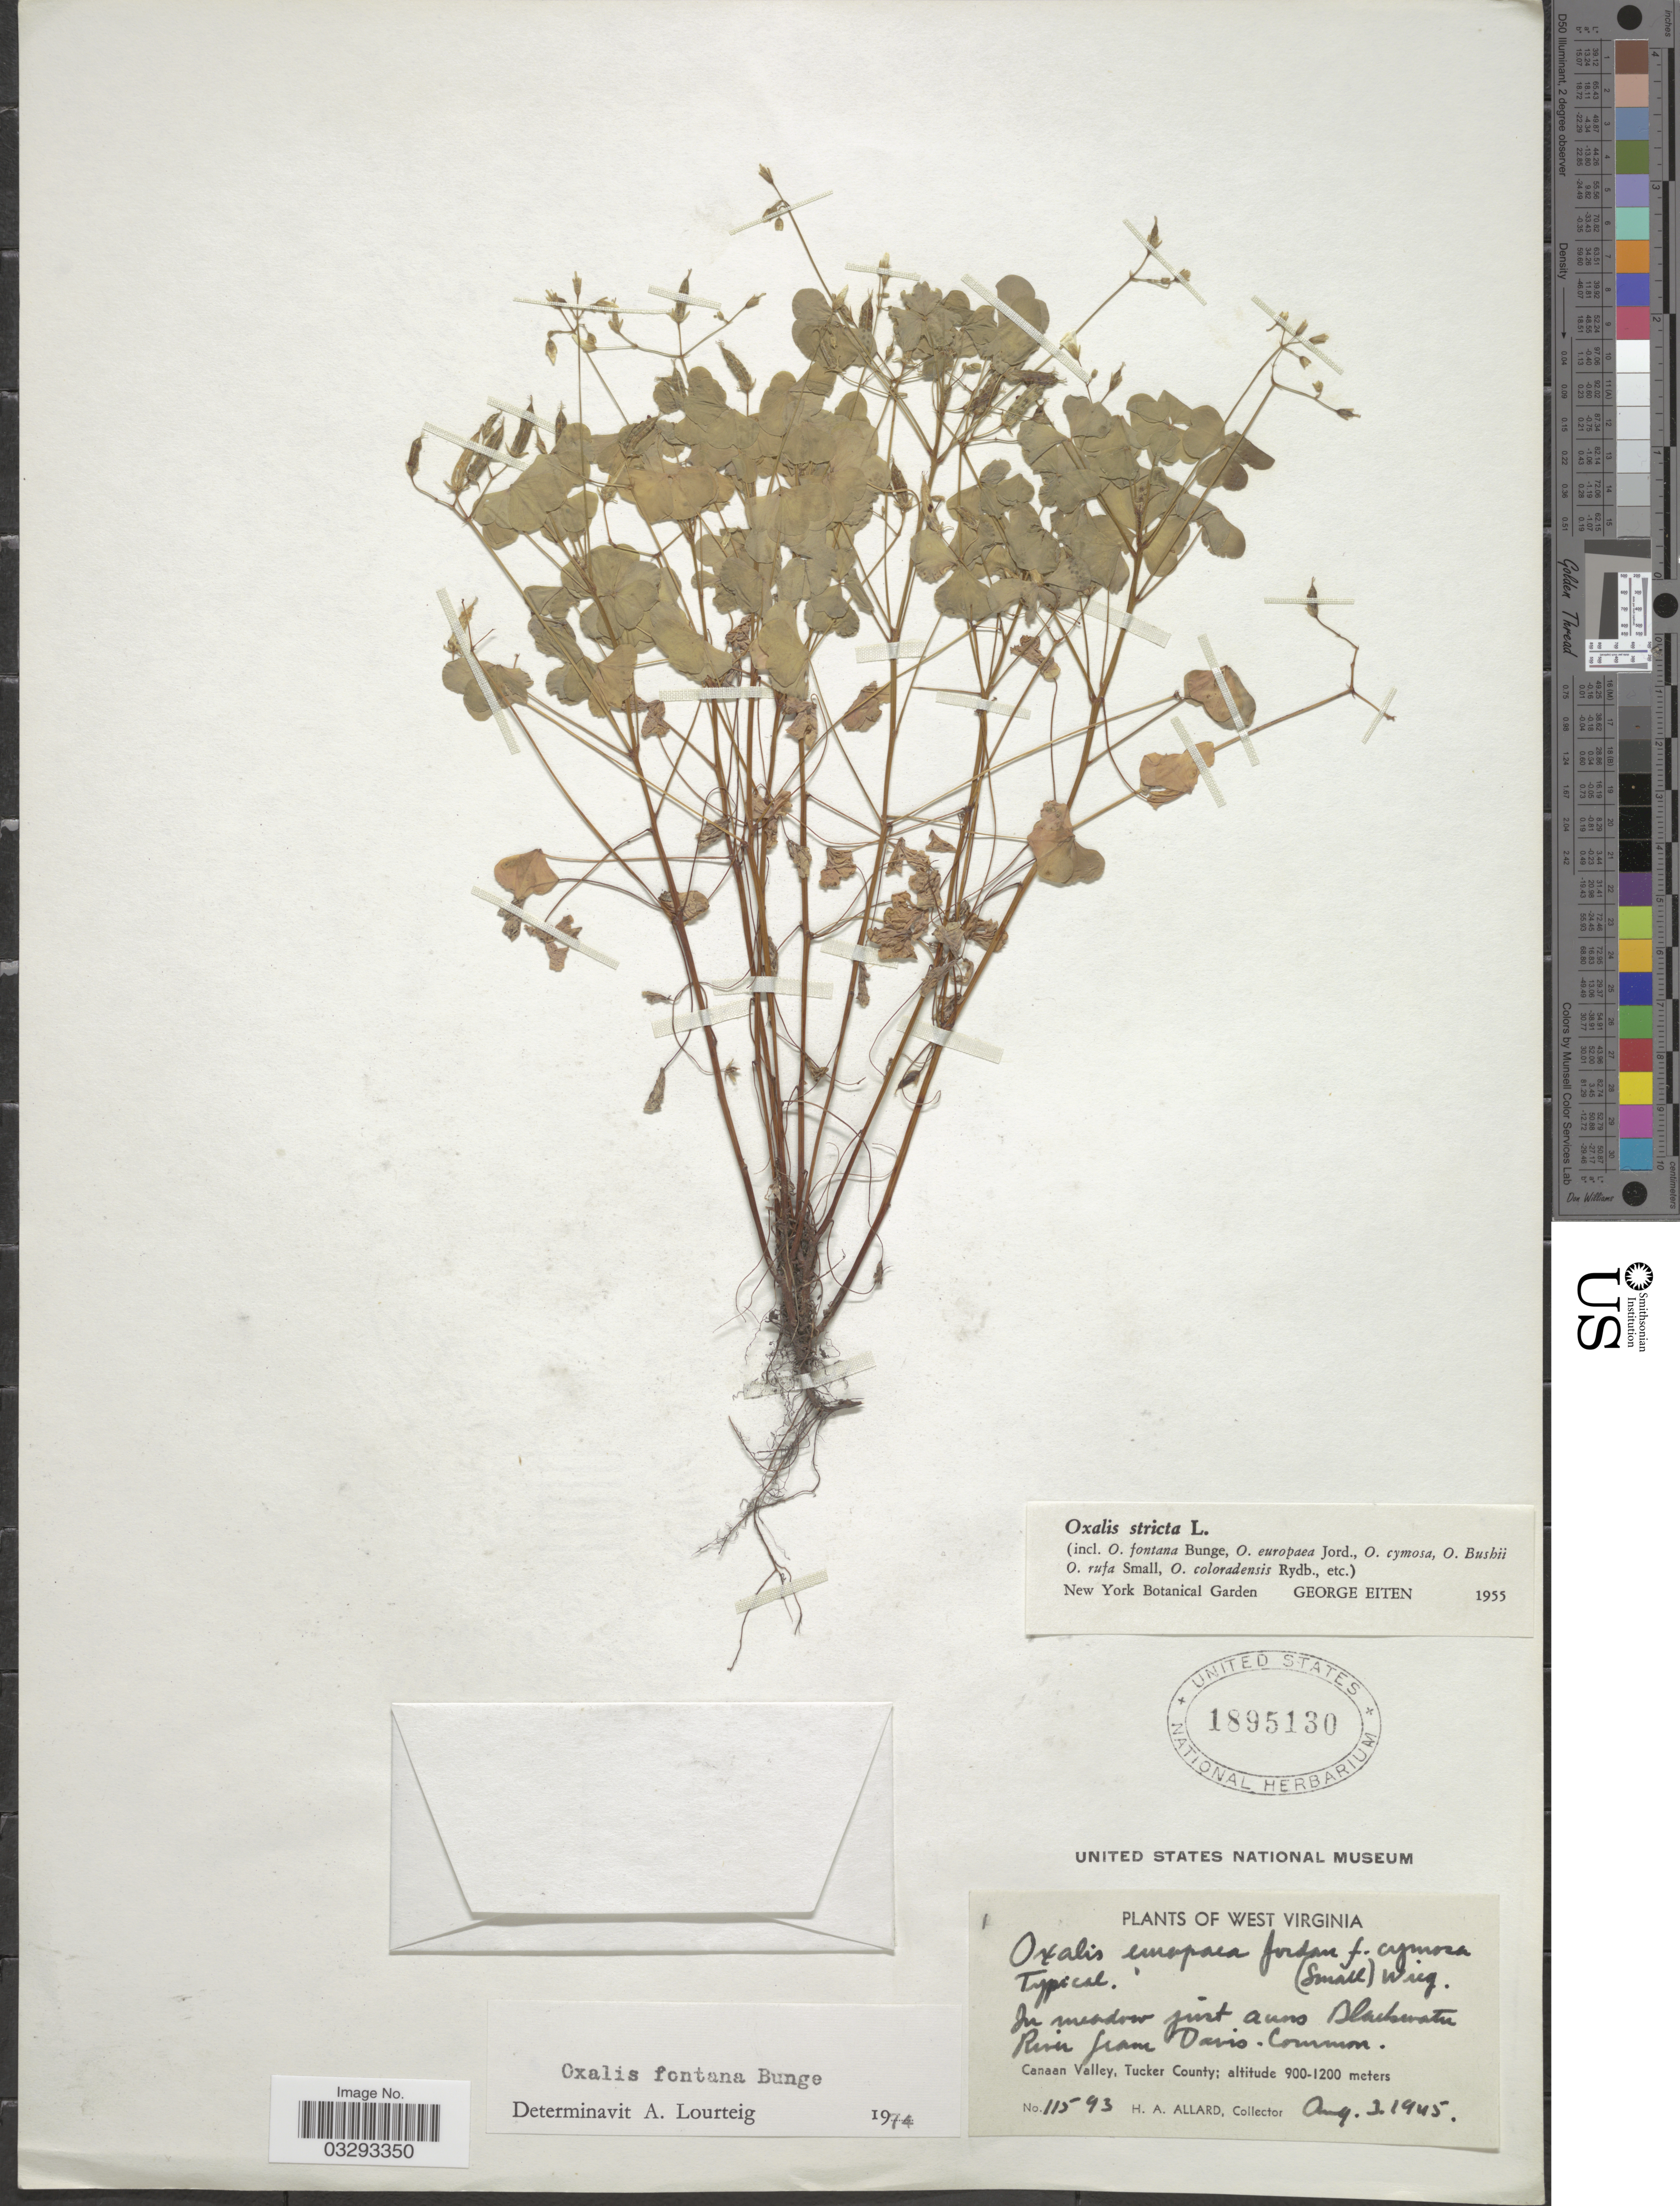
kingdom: Plantae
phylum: Tracheophyta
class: Magnoliopsida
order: Oxalidales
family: Oxalidaceae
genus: Oxalis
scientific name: Oxalis fontana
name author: Bunge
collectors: H. A. Allard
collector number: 11593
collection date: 1945-08-03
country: United States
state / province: West Virginia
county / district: Tucker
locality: In meadow just across Blackwater River from Davis. Canaan Valley, Tucker County.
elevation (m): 900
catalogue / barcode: US 1895130